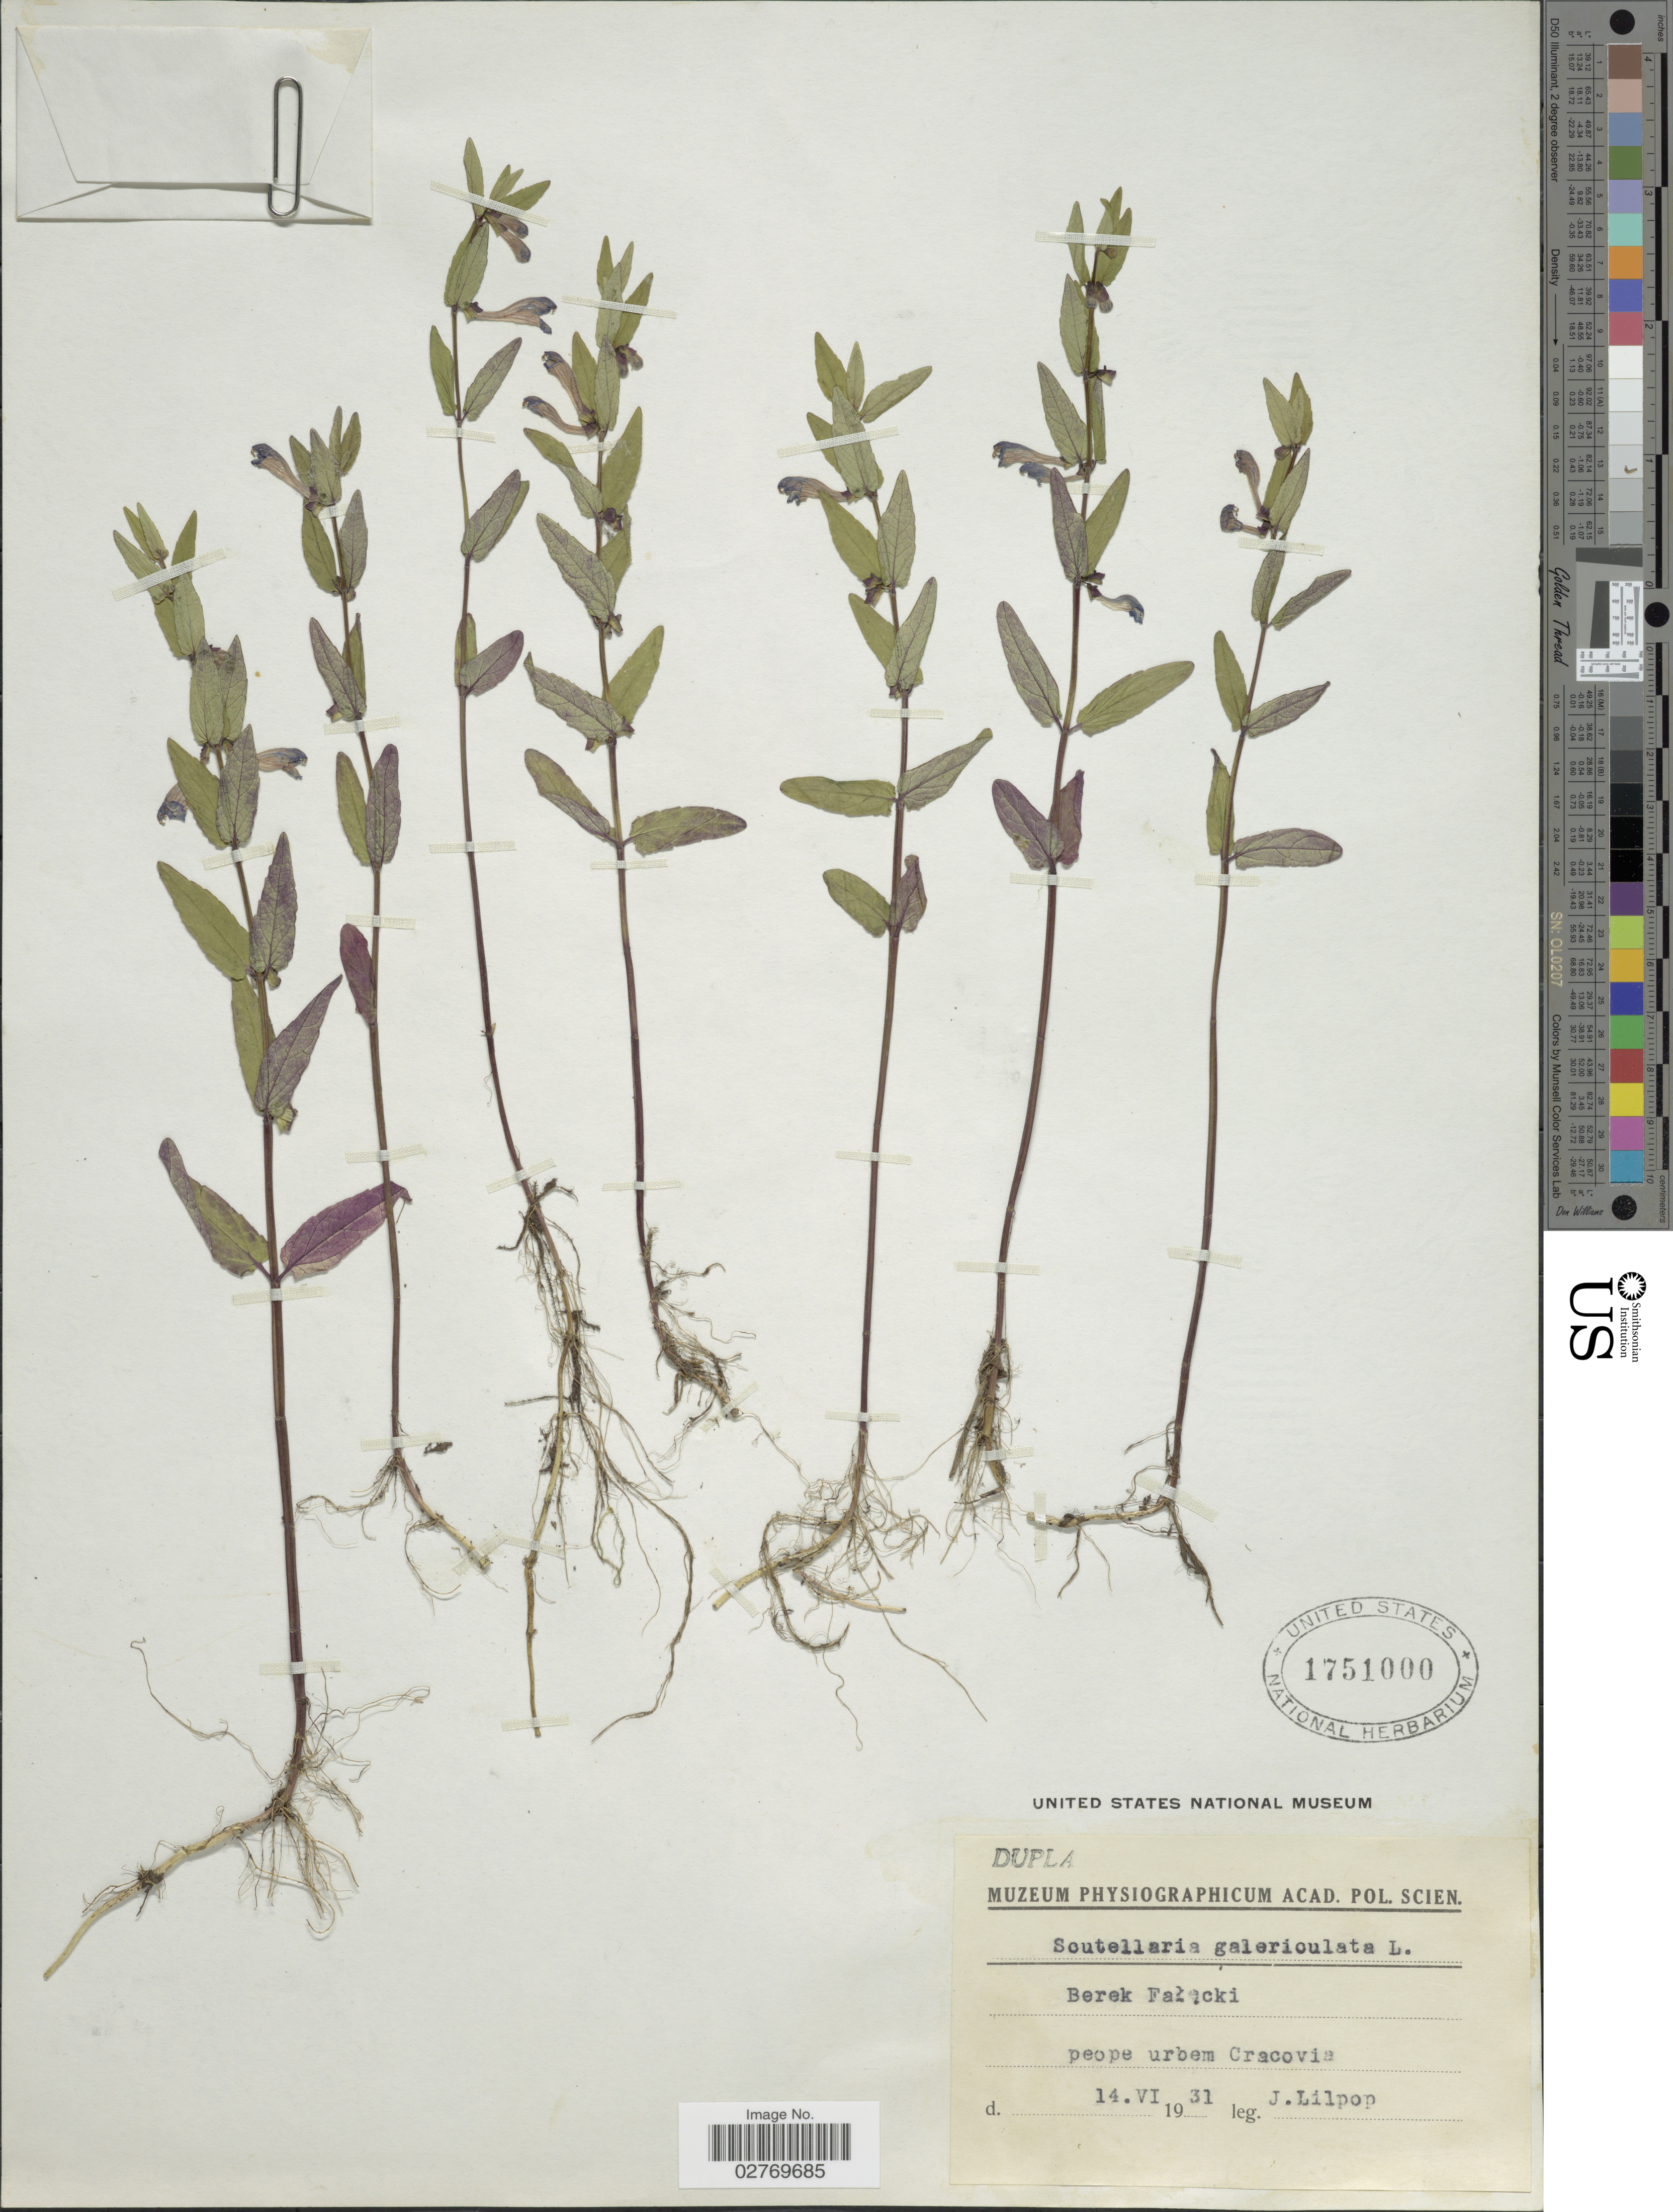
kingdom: Plantae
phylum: Tracheophyta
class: Magnoliopsida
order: Lamiales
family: Lamiaceae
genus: Scutellaria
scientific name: Scutellaria galericulata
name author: L.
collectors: J. Lilpop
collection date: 1931-06-14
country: Poland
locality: Berek Falecki. Peope urbem Cracovis.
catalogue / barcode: US 1751000